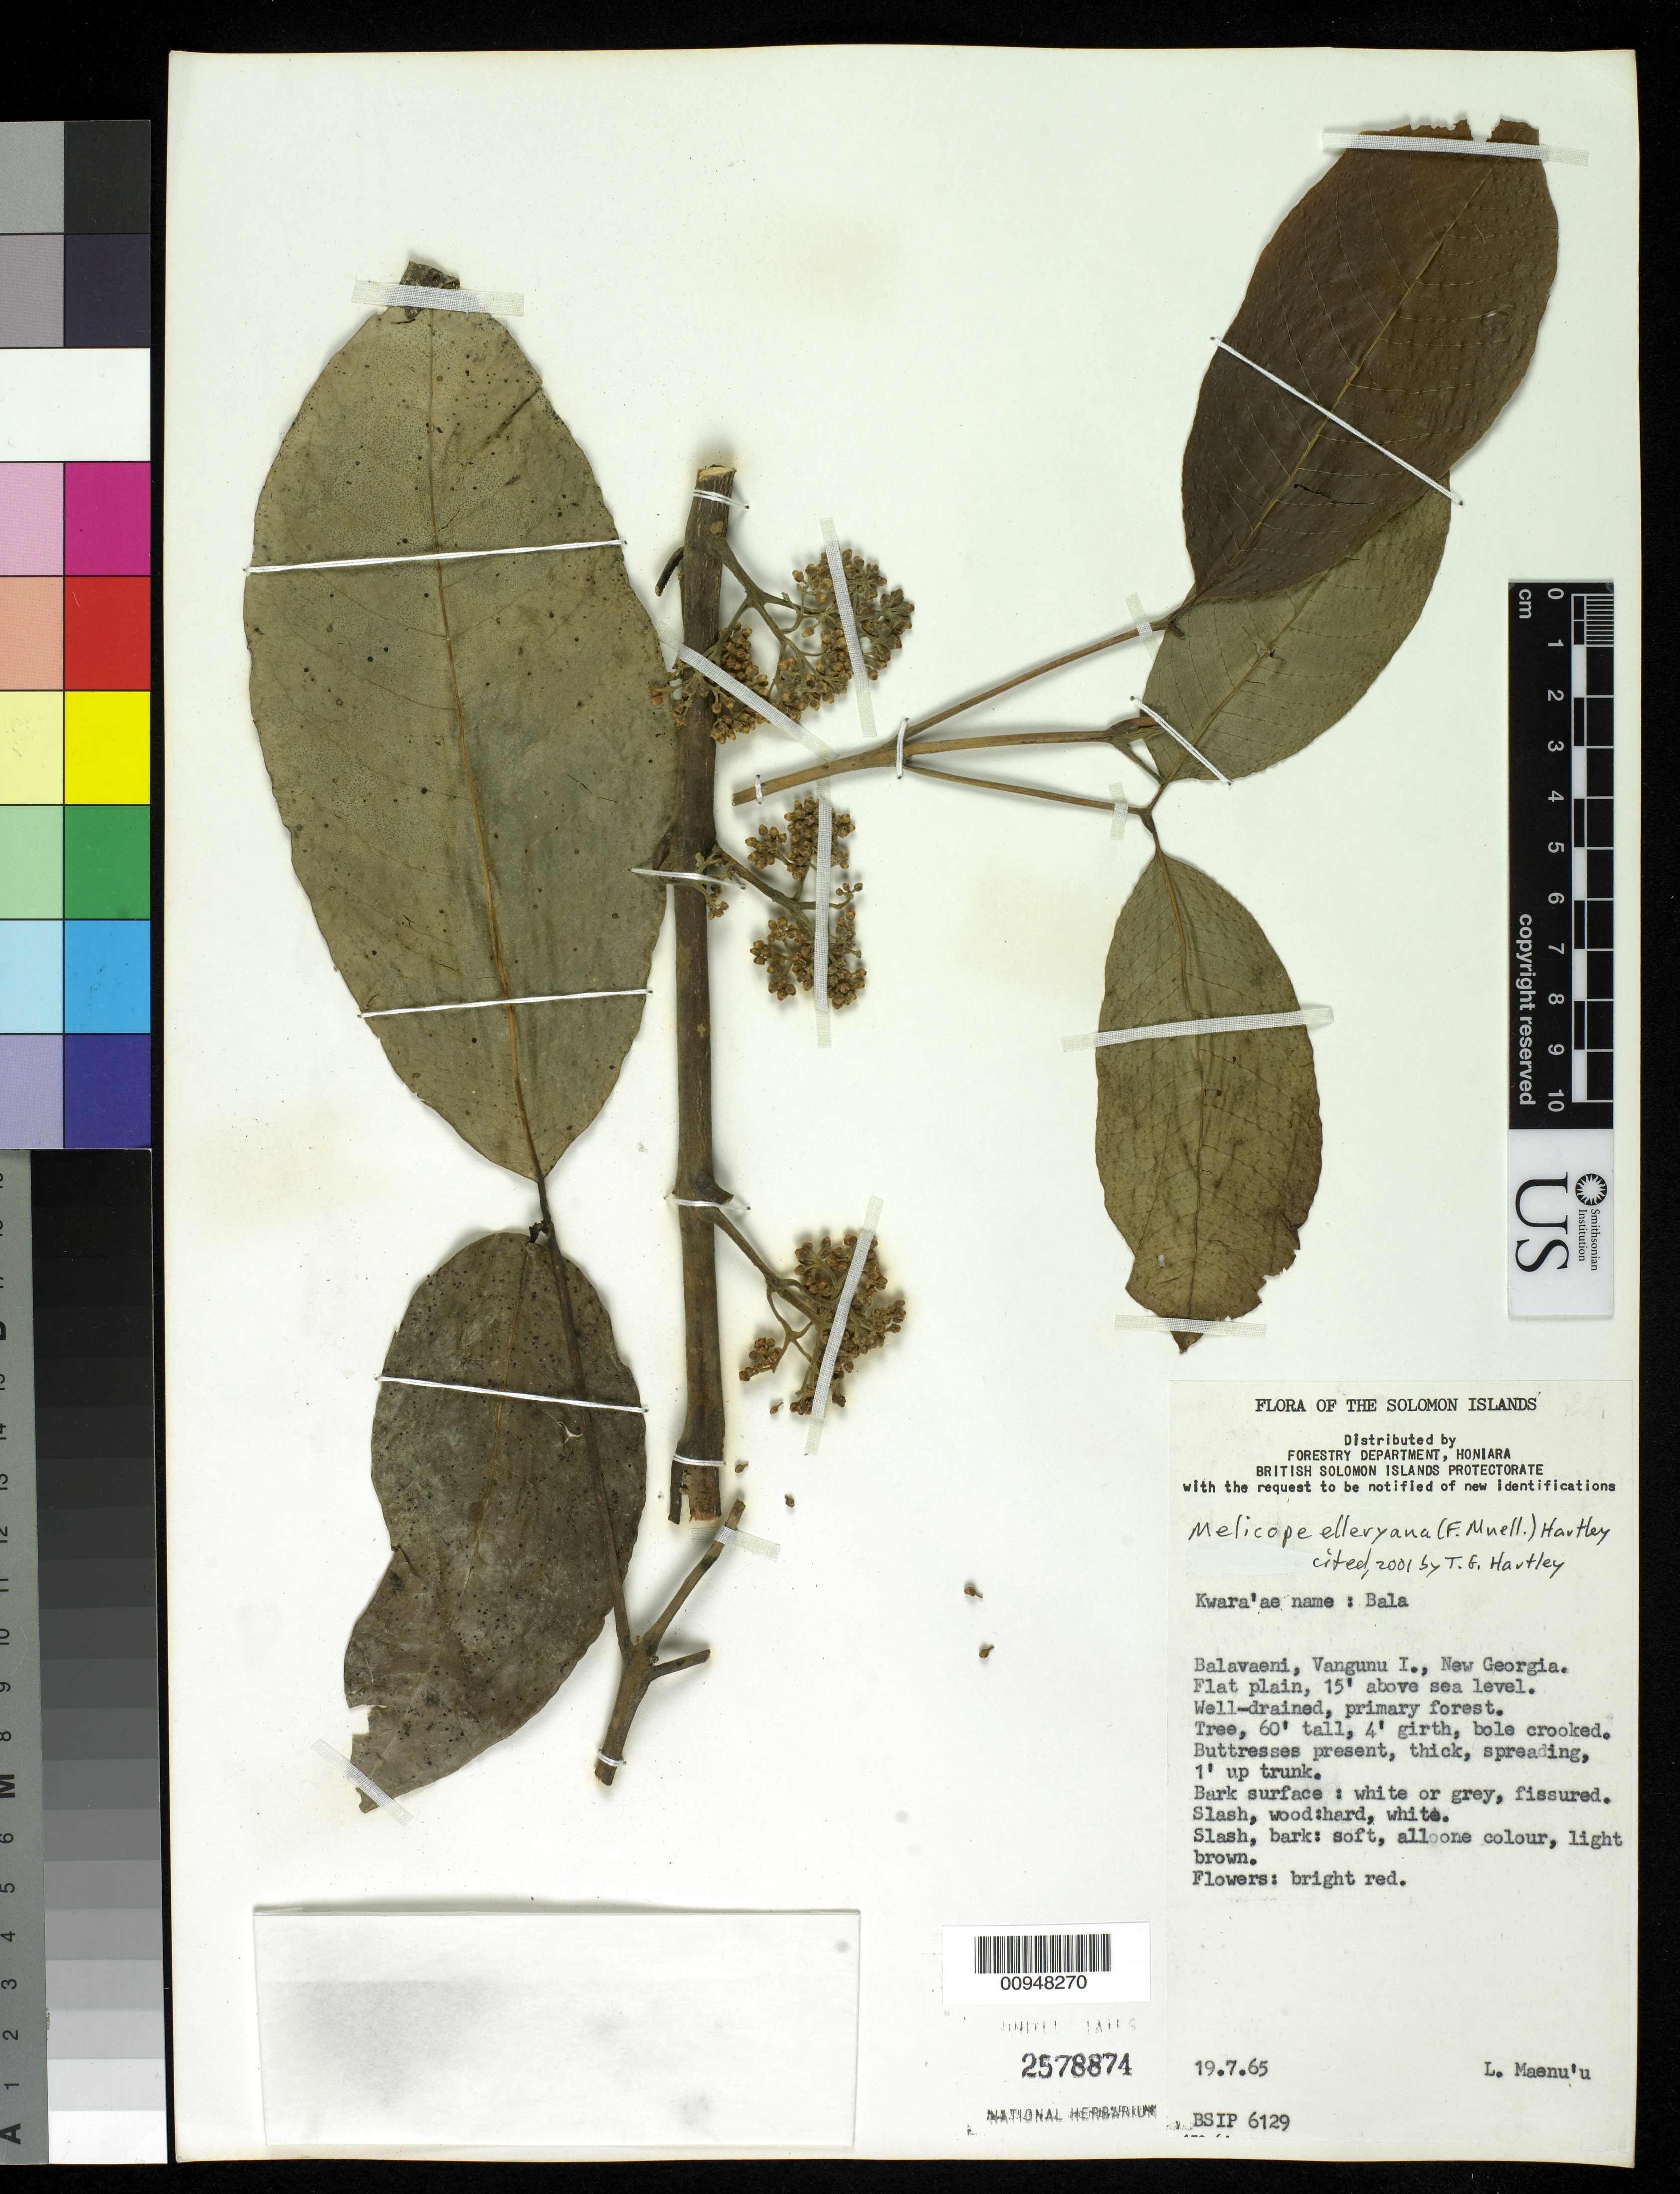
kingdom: Plantae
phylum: Tracheophyta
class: Magnoliopsida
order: Sapindales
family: Rutaceae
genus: Melicope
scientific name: Melicope elleryana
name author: (F. Muell.) T.G. Hartley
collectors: L. Maenu'u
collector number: BSIP 6129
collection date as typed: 19 Jul 1965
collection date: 1965-07-19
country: Solomon Islands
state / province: Western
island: Vangunu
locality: Balavaeni, Vangunu Island, New Georgia.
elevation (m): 5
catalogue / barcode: US 2578874